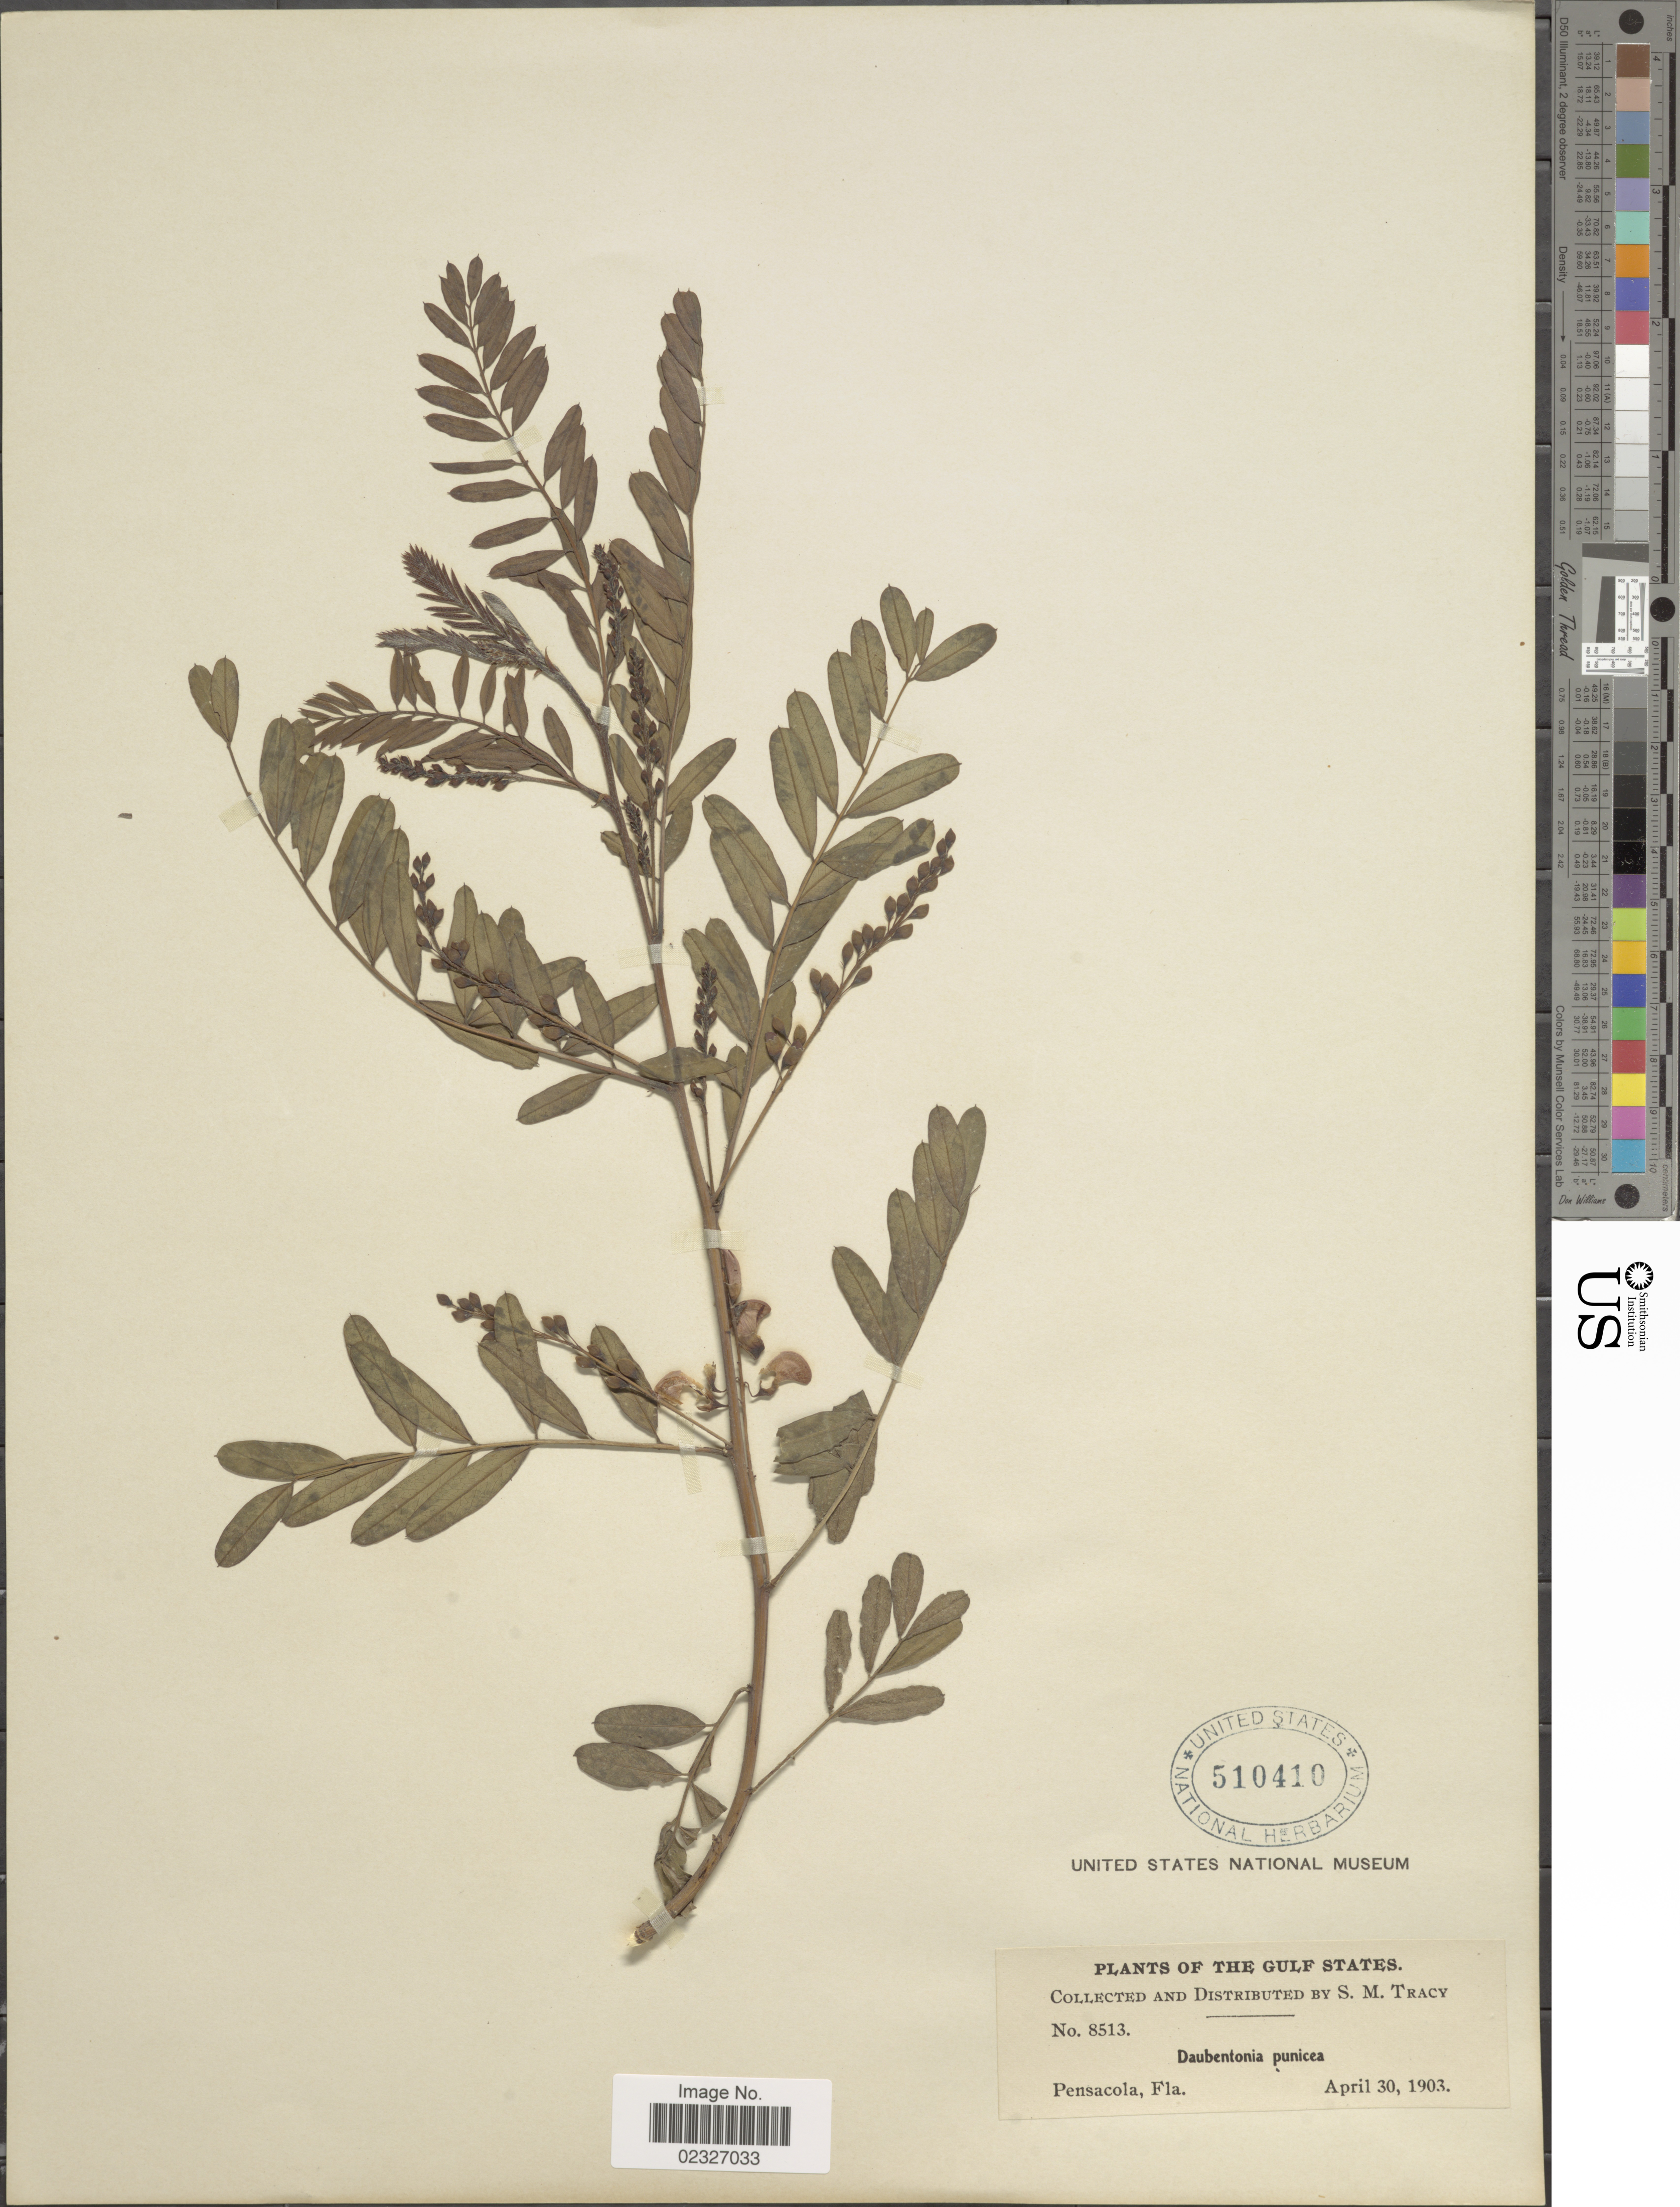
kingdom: Plantae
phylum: Tracheophyta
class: Magnoliopsida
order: Fabales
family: Fabaceae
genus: Sesbania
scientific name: Sesbania punicea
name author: (Cav.) Benth.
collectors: S. M. Tracy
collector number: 8513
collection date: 1903-04-30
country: United States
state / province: Florida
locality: The Gulf States, Pensacola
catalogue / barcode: US 510410